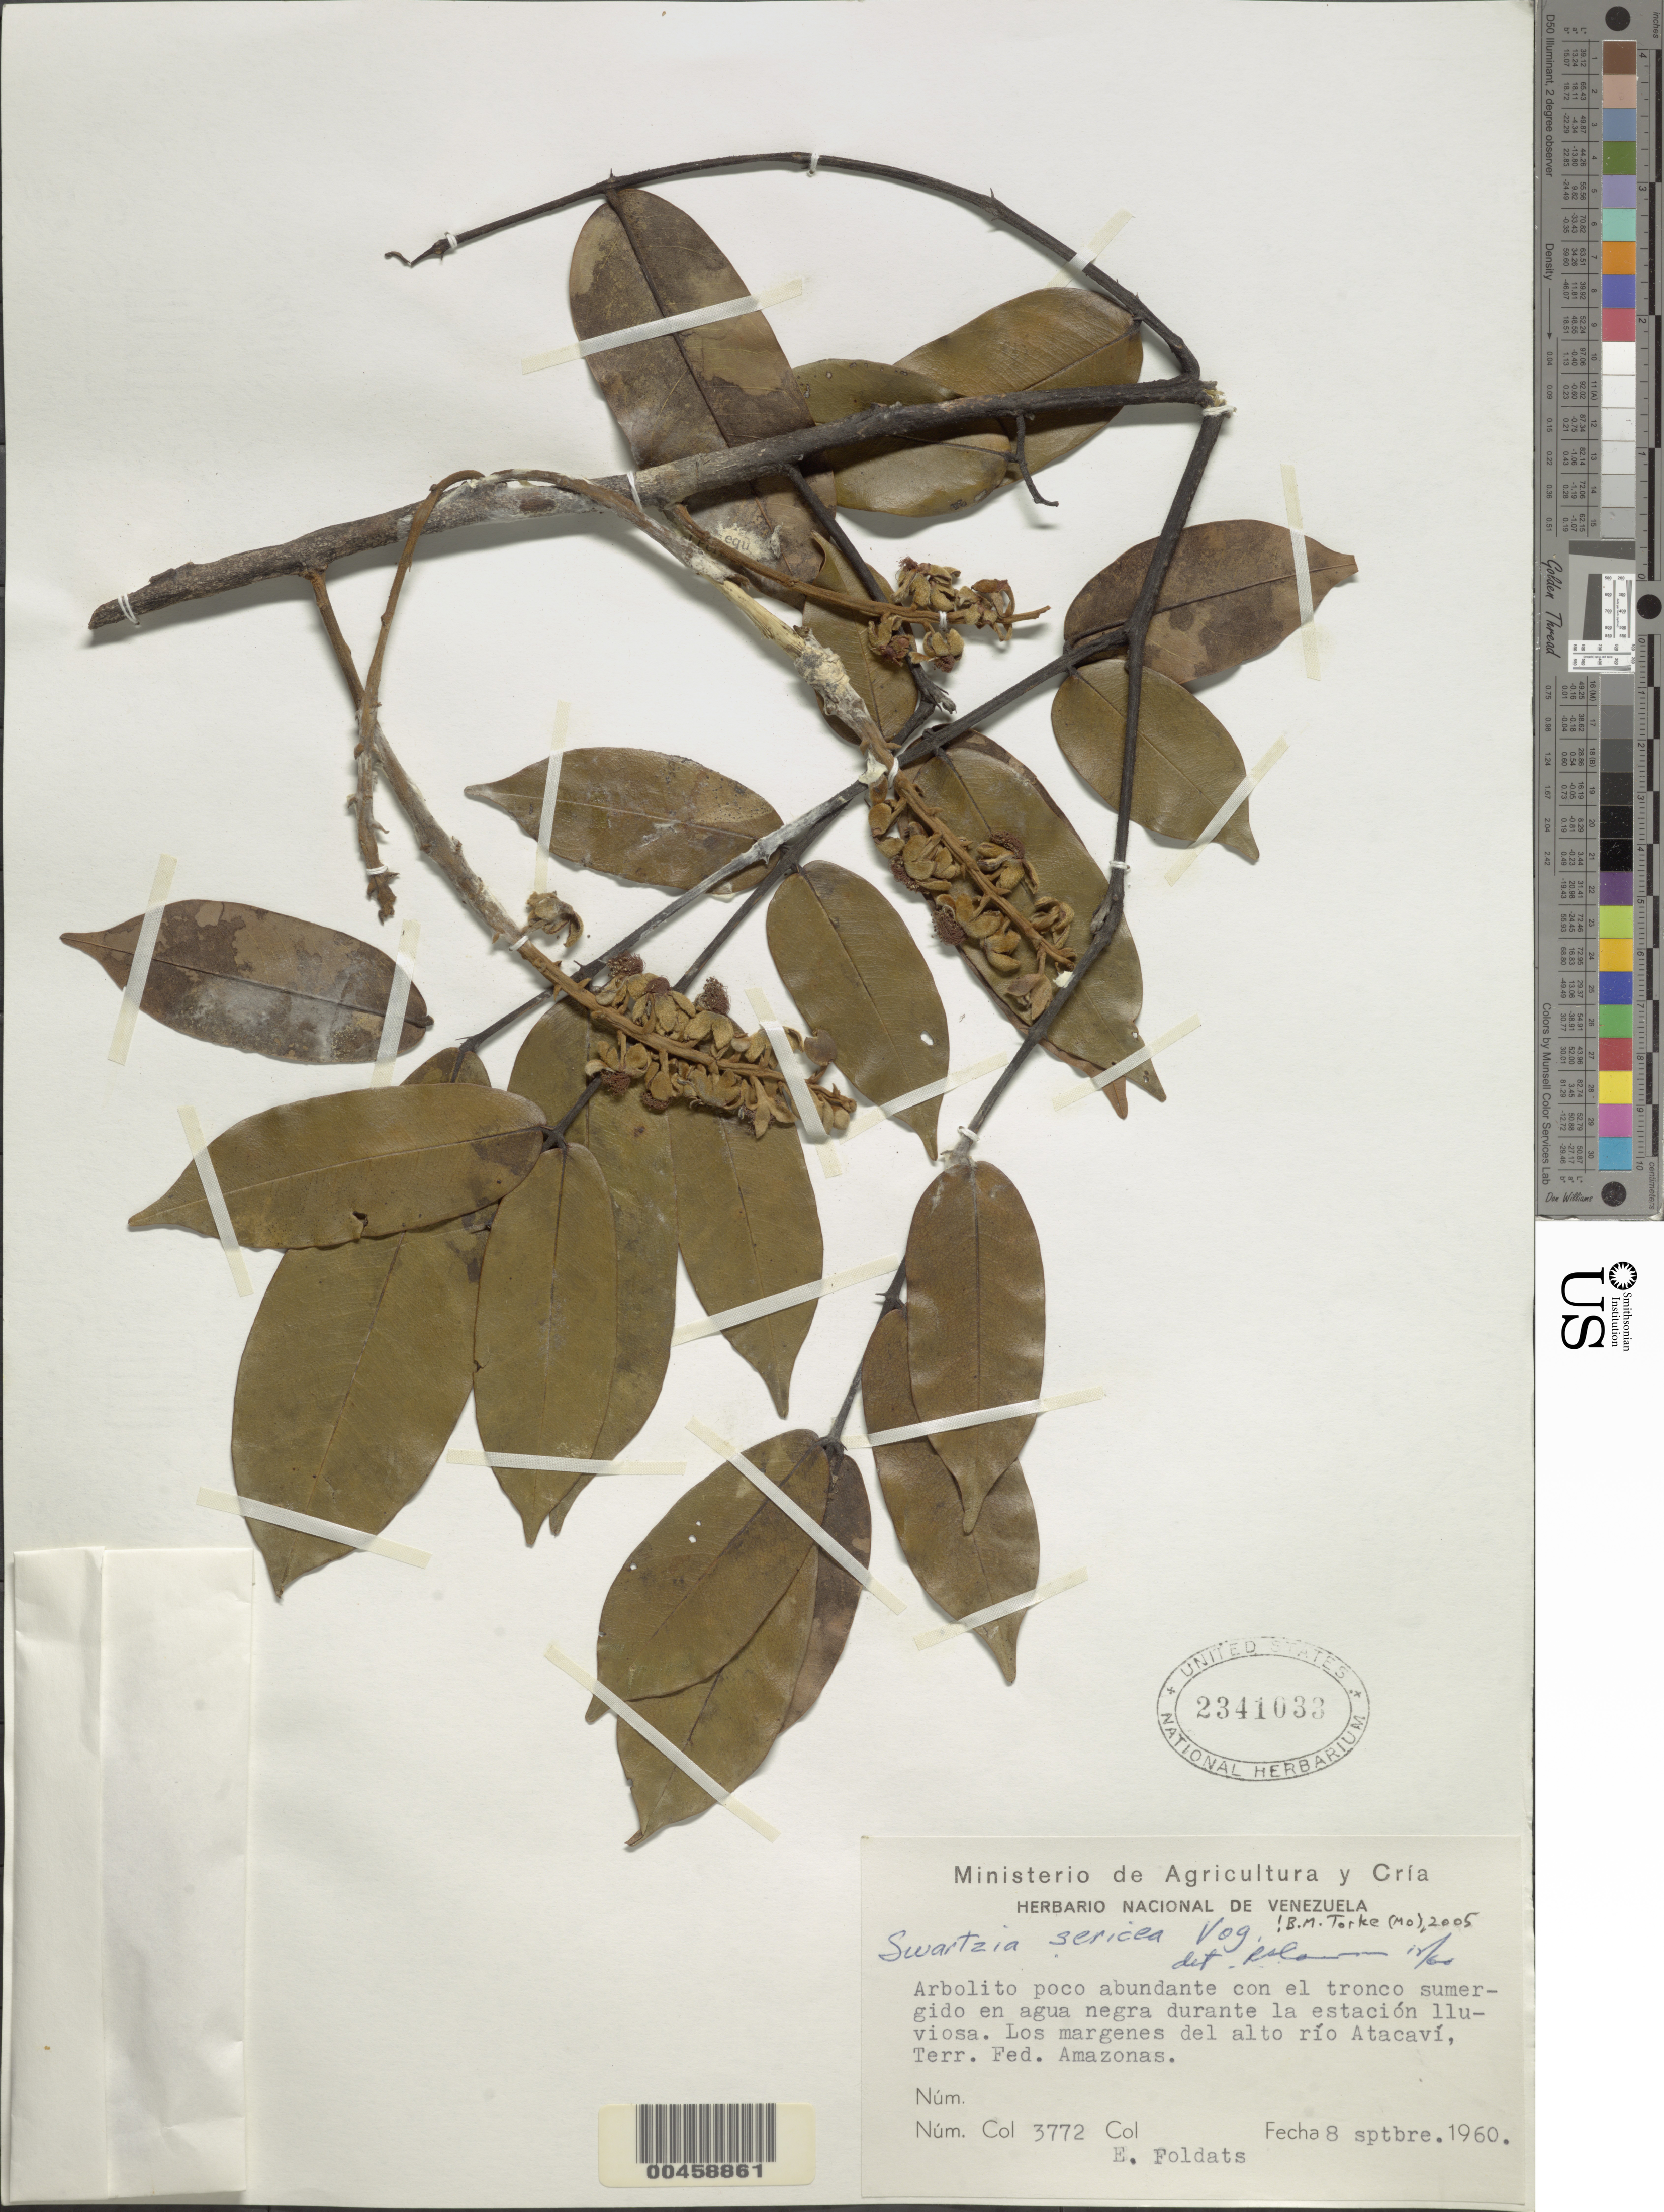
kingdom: Plantae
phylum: Tracheophyta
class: Magnoliopsida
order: Fabales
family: Fabaceae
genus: Swartzia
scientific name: Swartzia sericea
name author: Vogel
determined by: Cowan, R. S.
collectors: E. Foldats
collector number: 3772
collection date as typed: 08 Sep 1960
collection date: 1960-09-08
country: Venezuela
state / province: Amazonas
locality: Los margenes del alto rio atacavi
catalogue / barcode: US 2341033